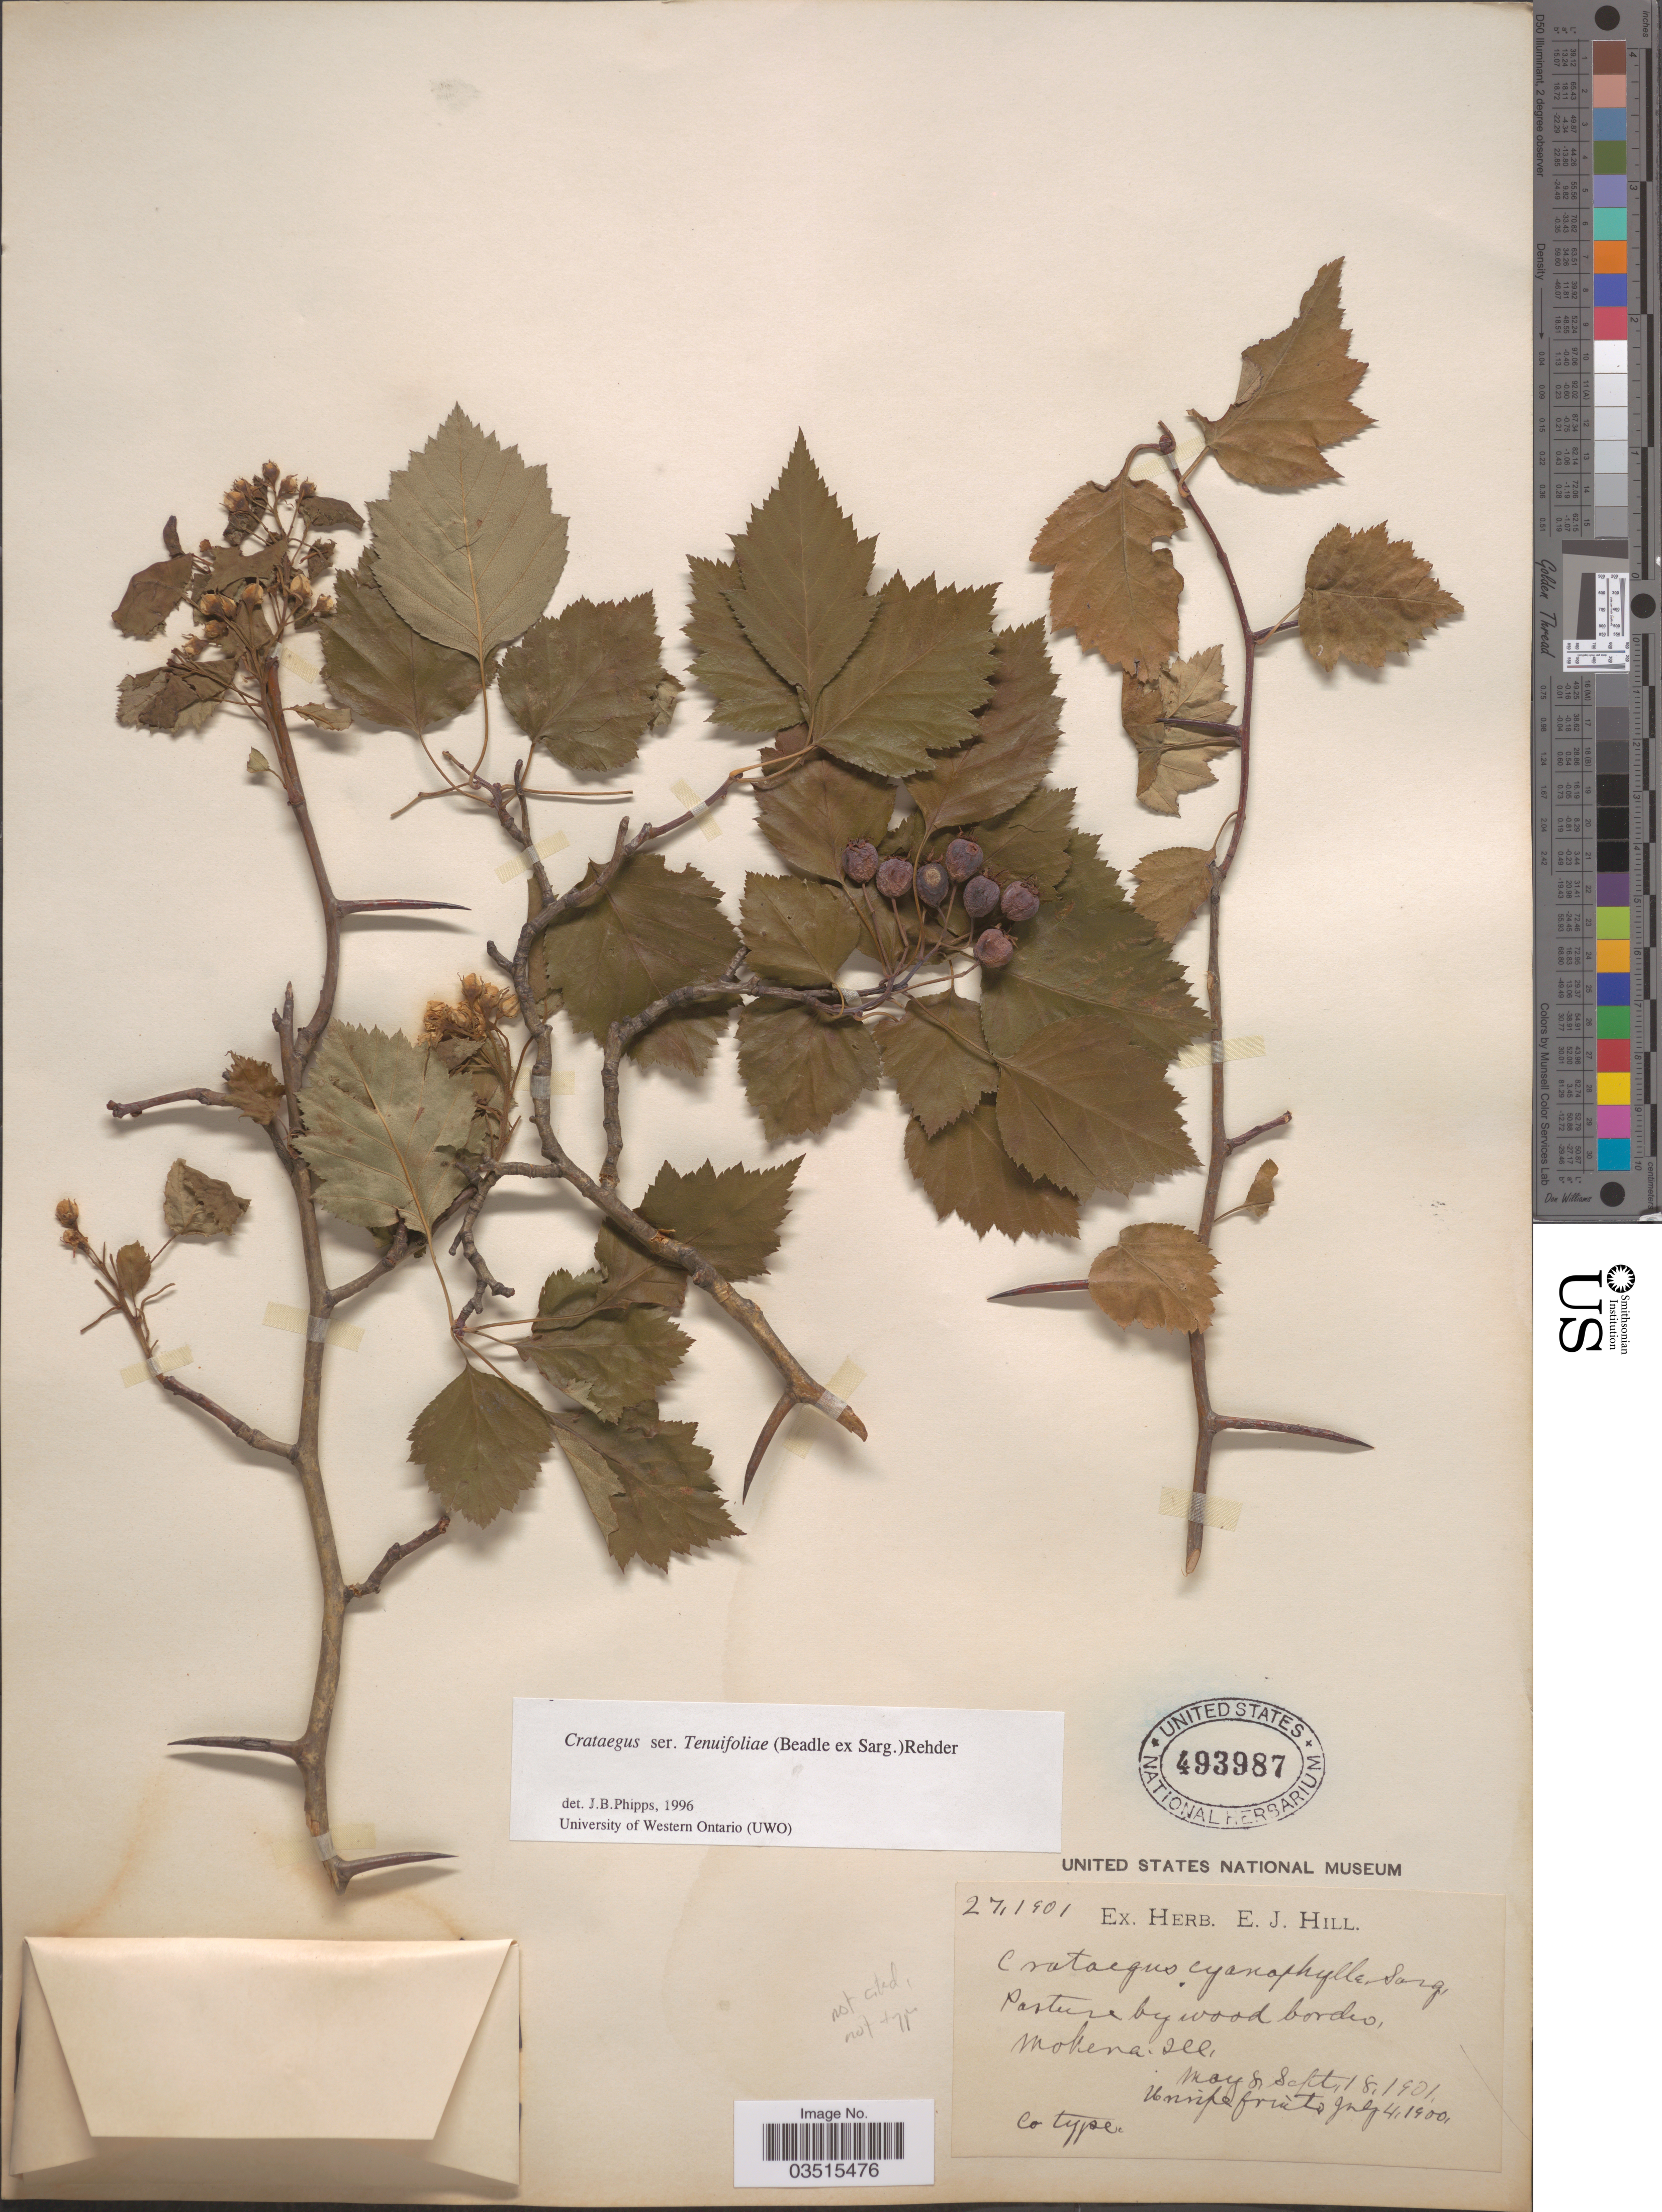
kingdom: Plantae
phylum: Tracheophyta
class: Magnoliopsida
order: Rosales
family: Rosaceae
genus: Crataegus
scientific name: Crataegus macrosperma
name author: Ashe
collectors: Ex herb. E. J. Hill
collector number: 271901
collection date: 1900-05-08/1901-09-18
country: United States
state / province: Illinois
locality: Mokena.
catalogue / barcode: US 493987